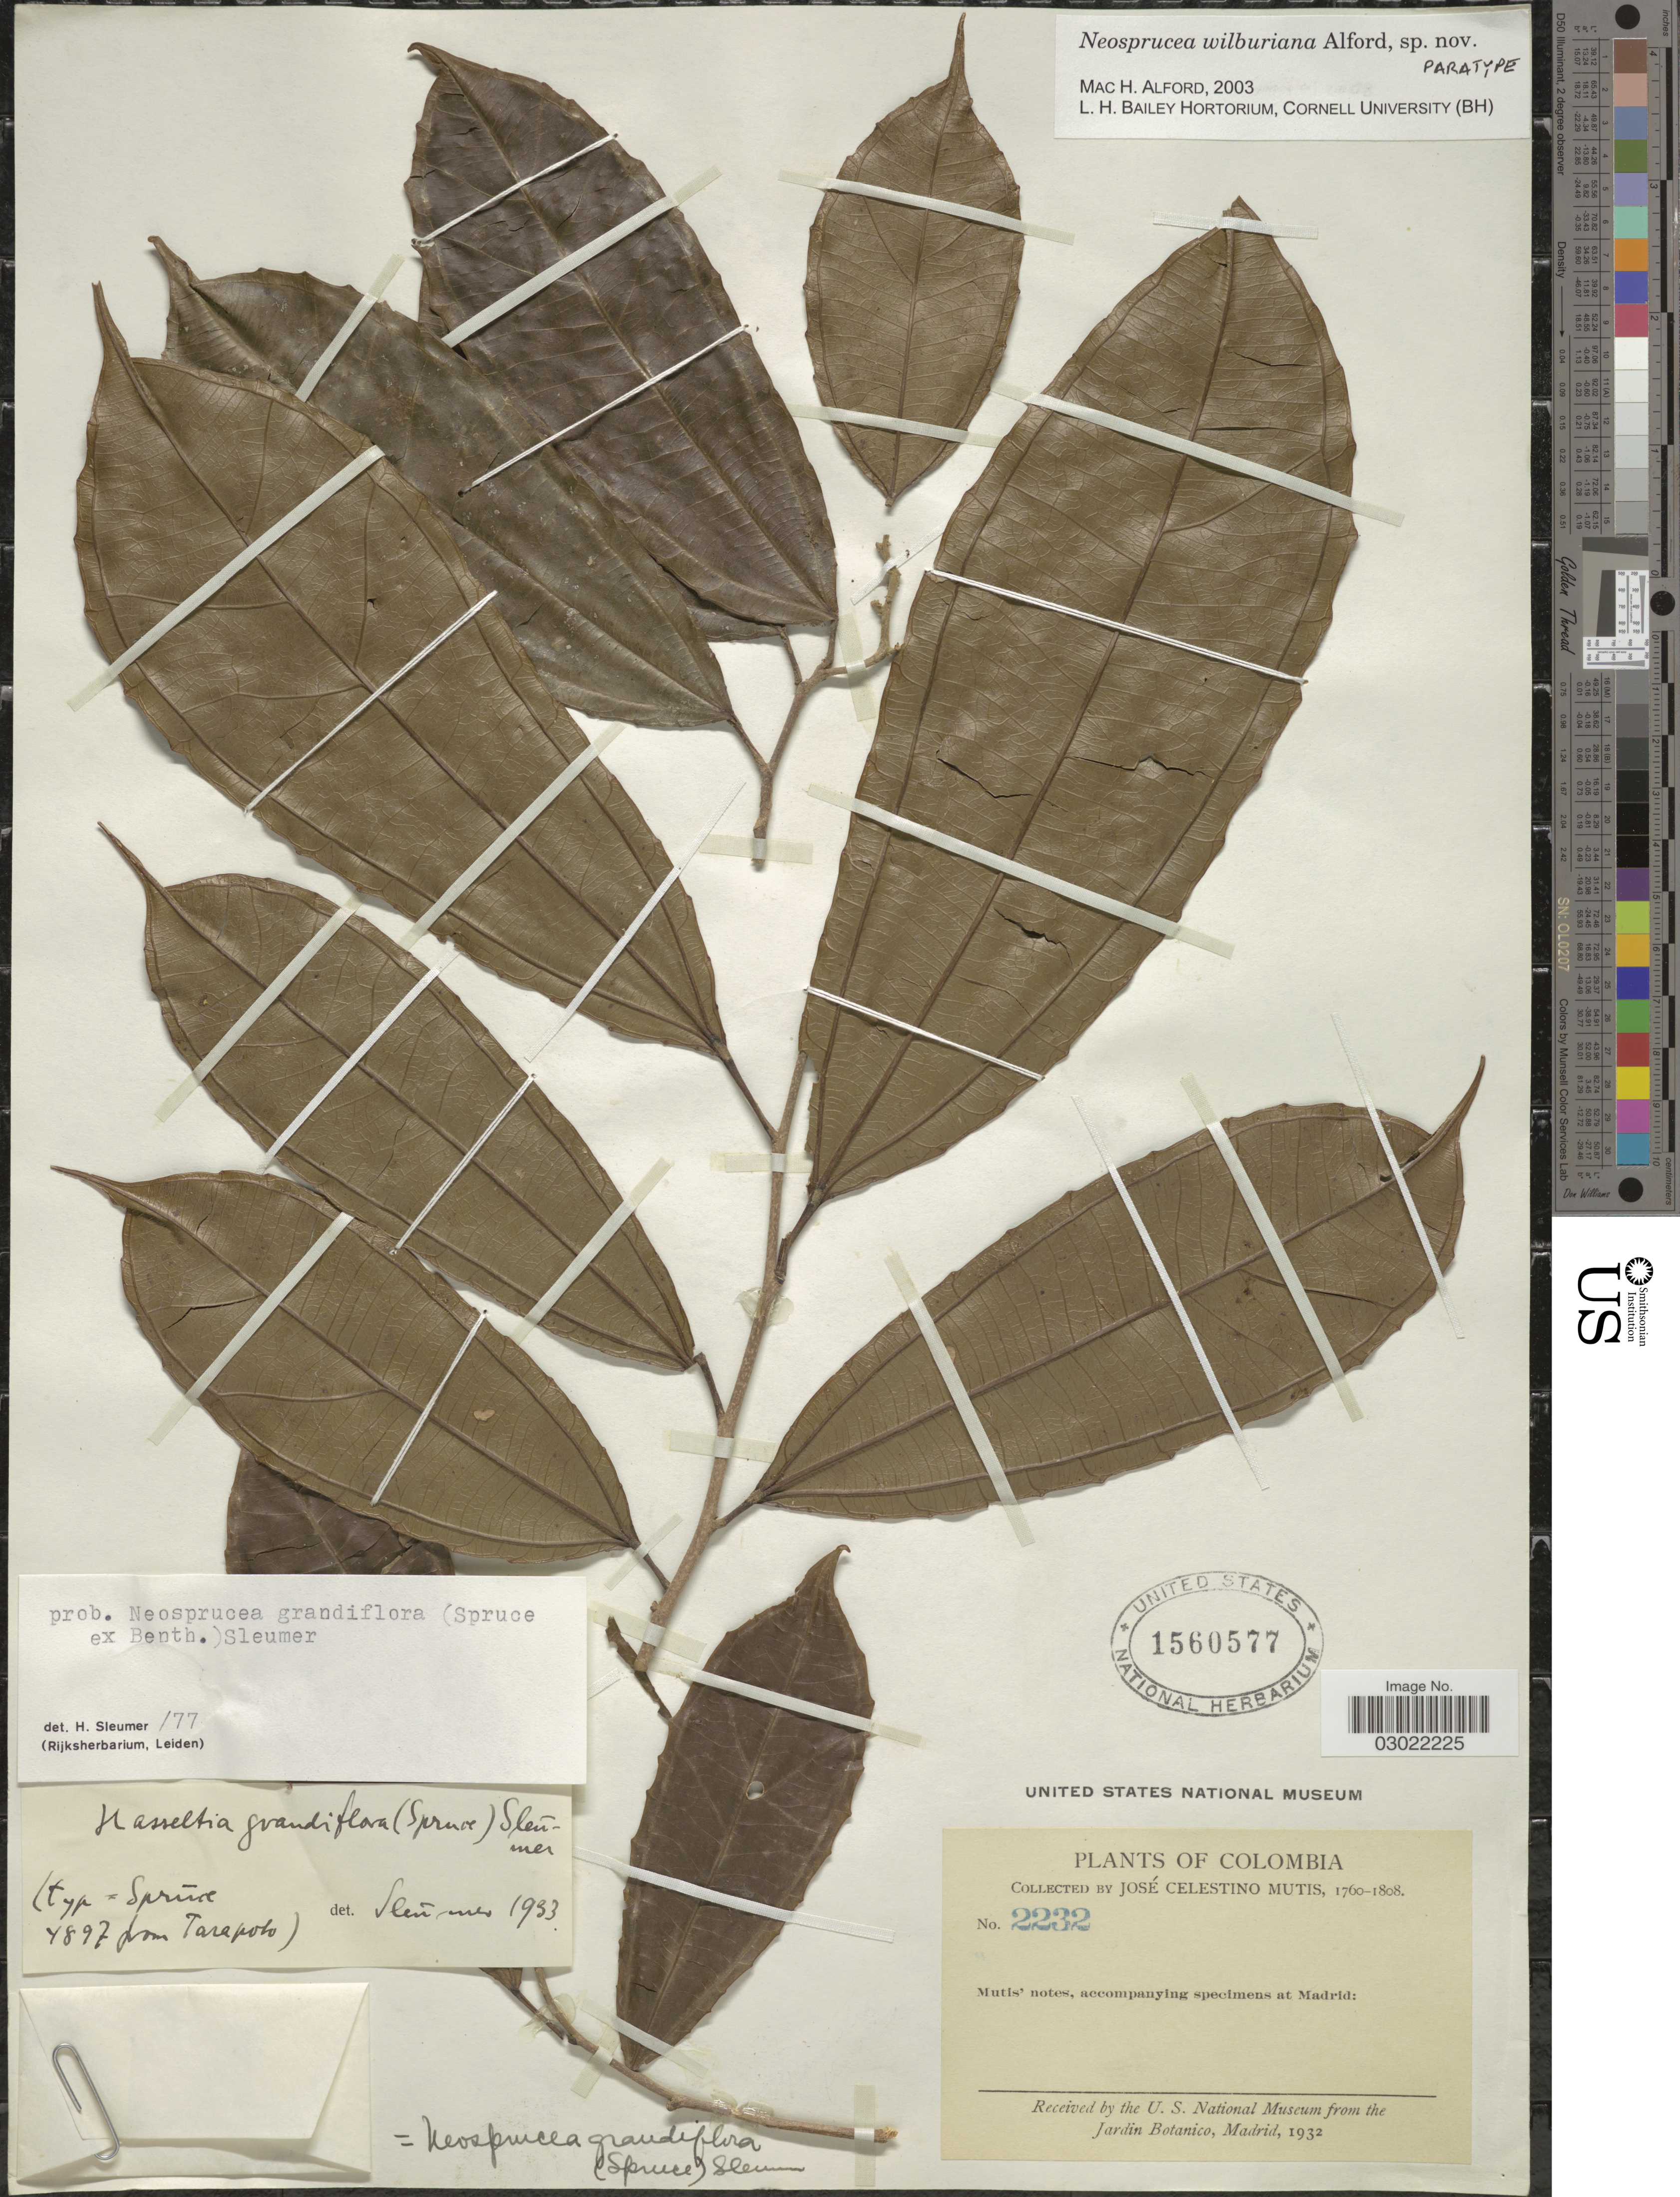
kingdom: Plantae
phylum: Tracheophyta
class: Magnoliopsida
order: Malpighiales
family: Salicaceae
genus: Neosprucea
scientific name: Neosprucea wilburiana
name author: M.H. Alford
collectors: J. C. B. Mutis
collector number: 2232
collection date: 1760/1808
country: Colombia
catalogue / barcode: US 1560577